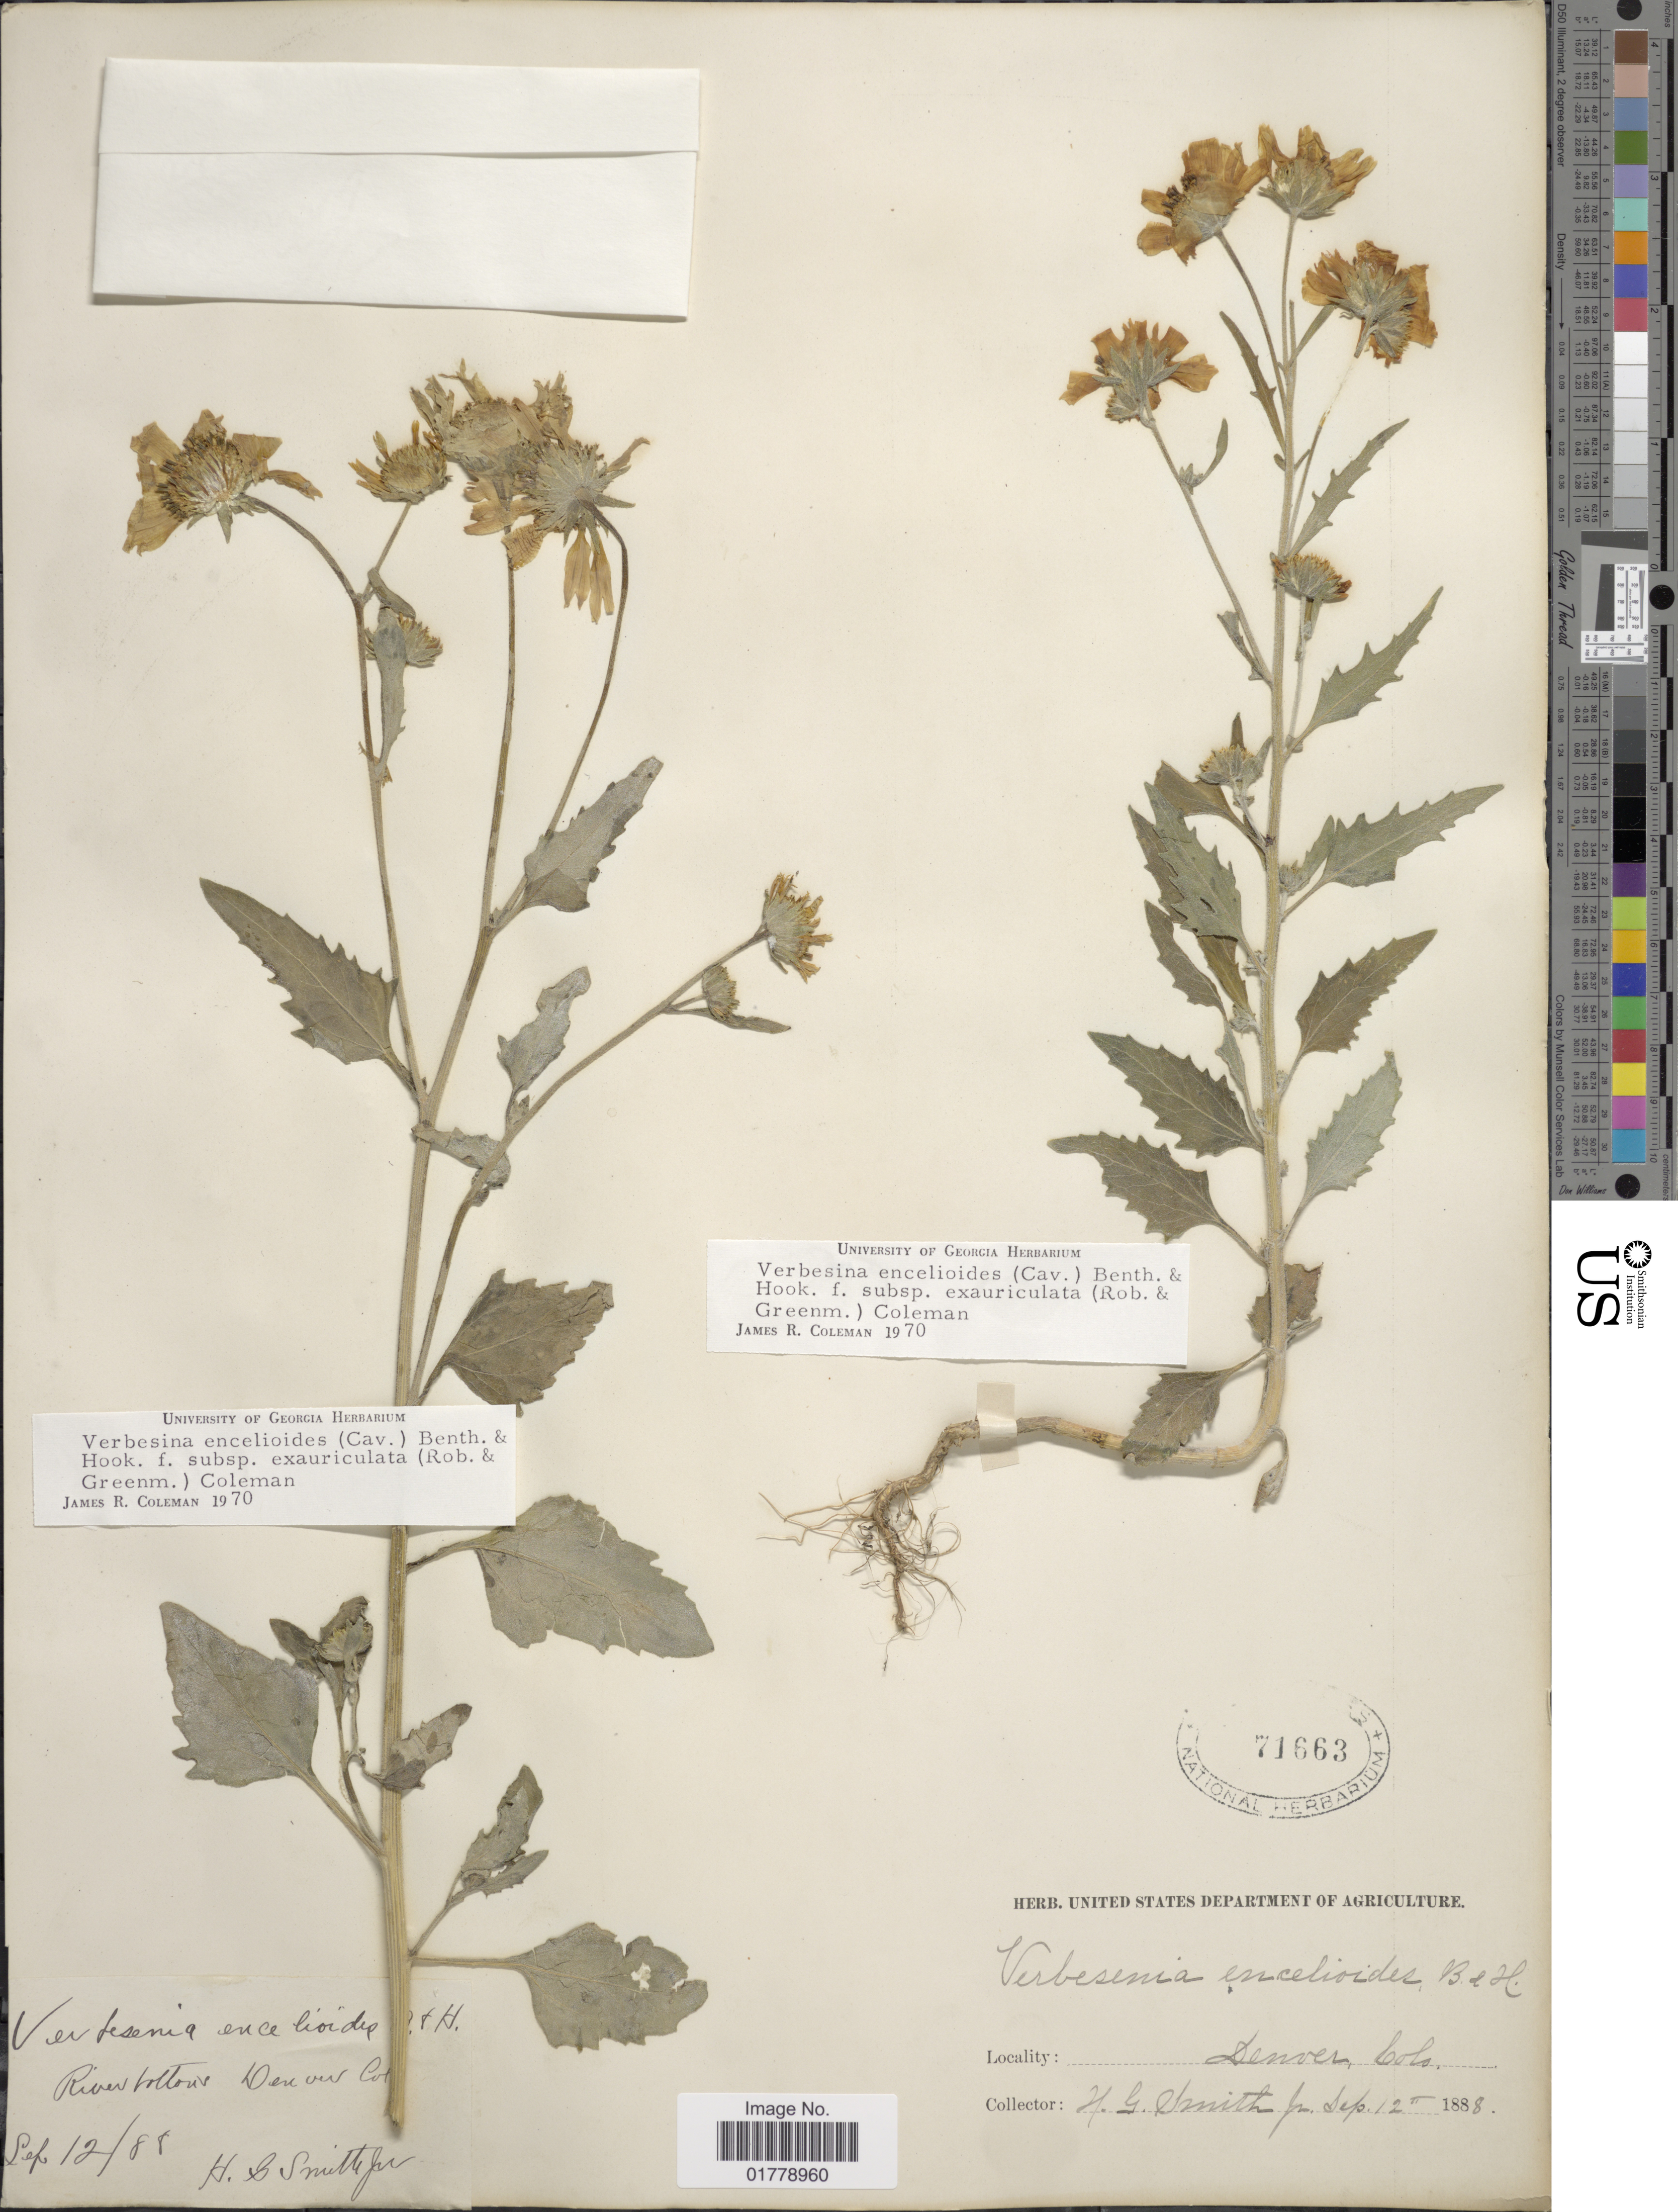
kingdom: Plantae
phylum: Tracheophyta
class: Magnoliopsida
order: Asterales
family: Asteraceae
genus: Verbesina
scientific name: Verbesina encelioides var. cana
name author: (B.L. Rob.) Greenm.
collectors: H. G. Smith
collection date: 1888-09-12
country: United States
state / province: Colorado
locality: River bottons, Denver, Colo.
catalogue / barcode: US 71663